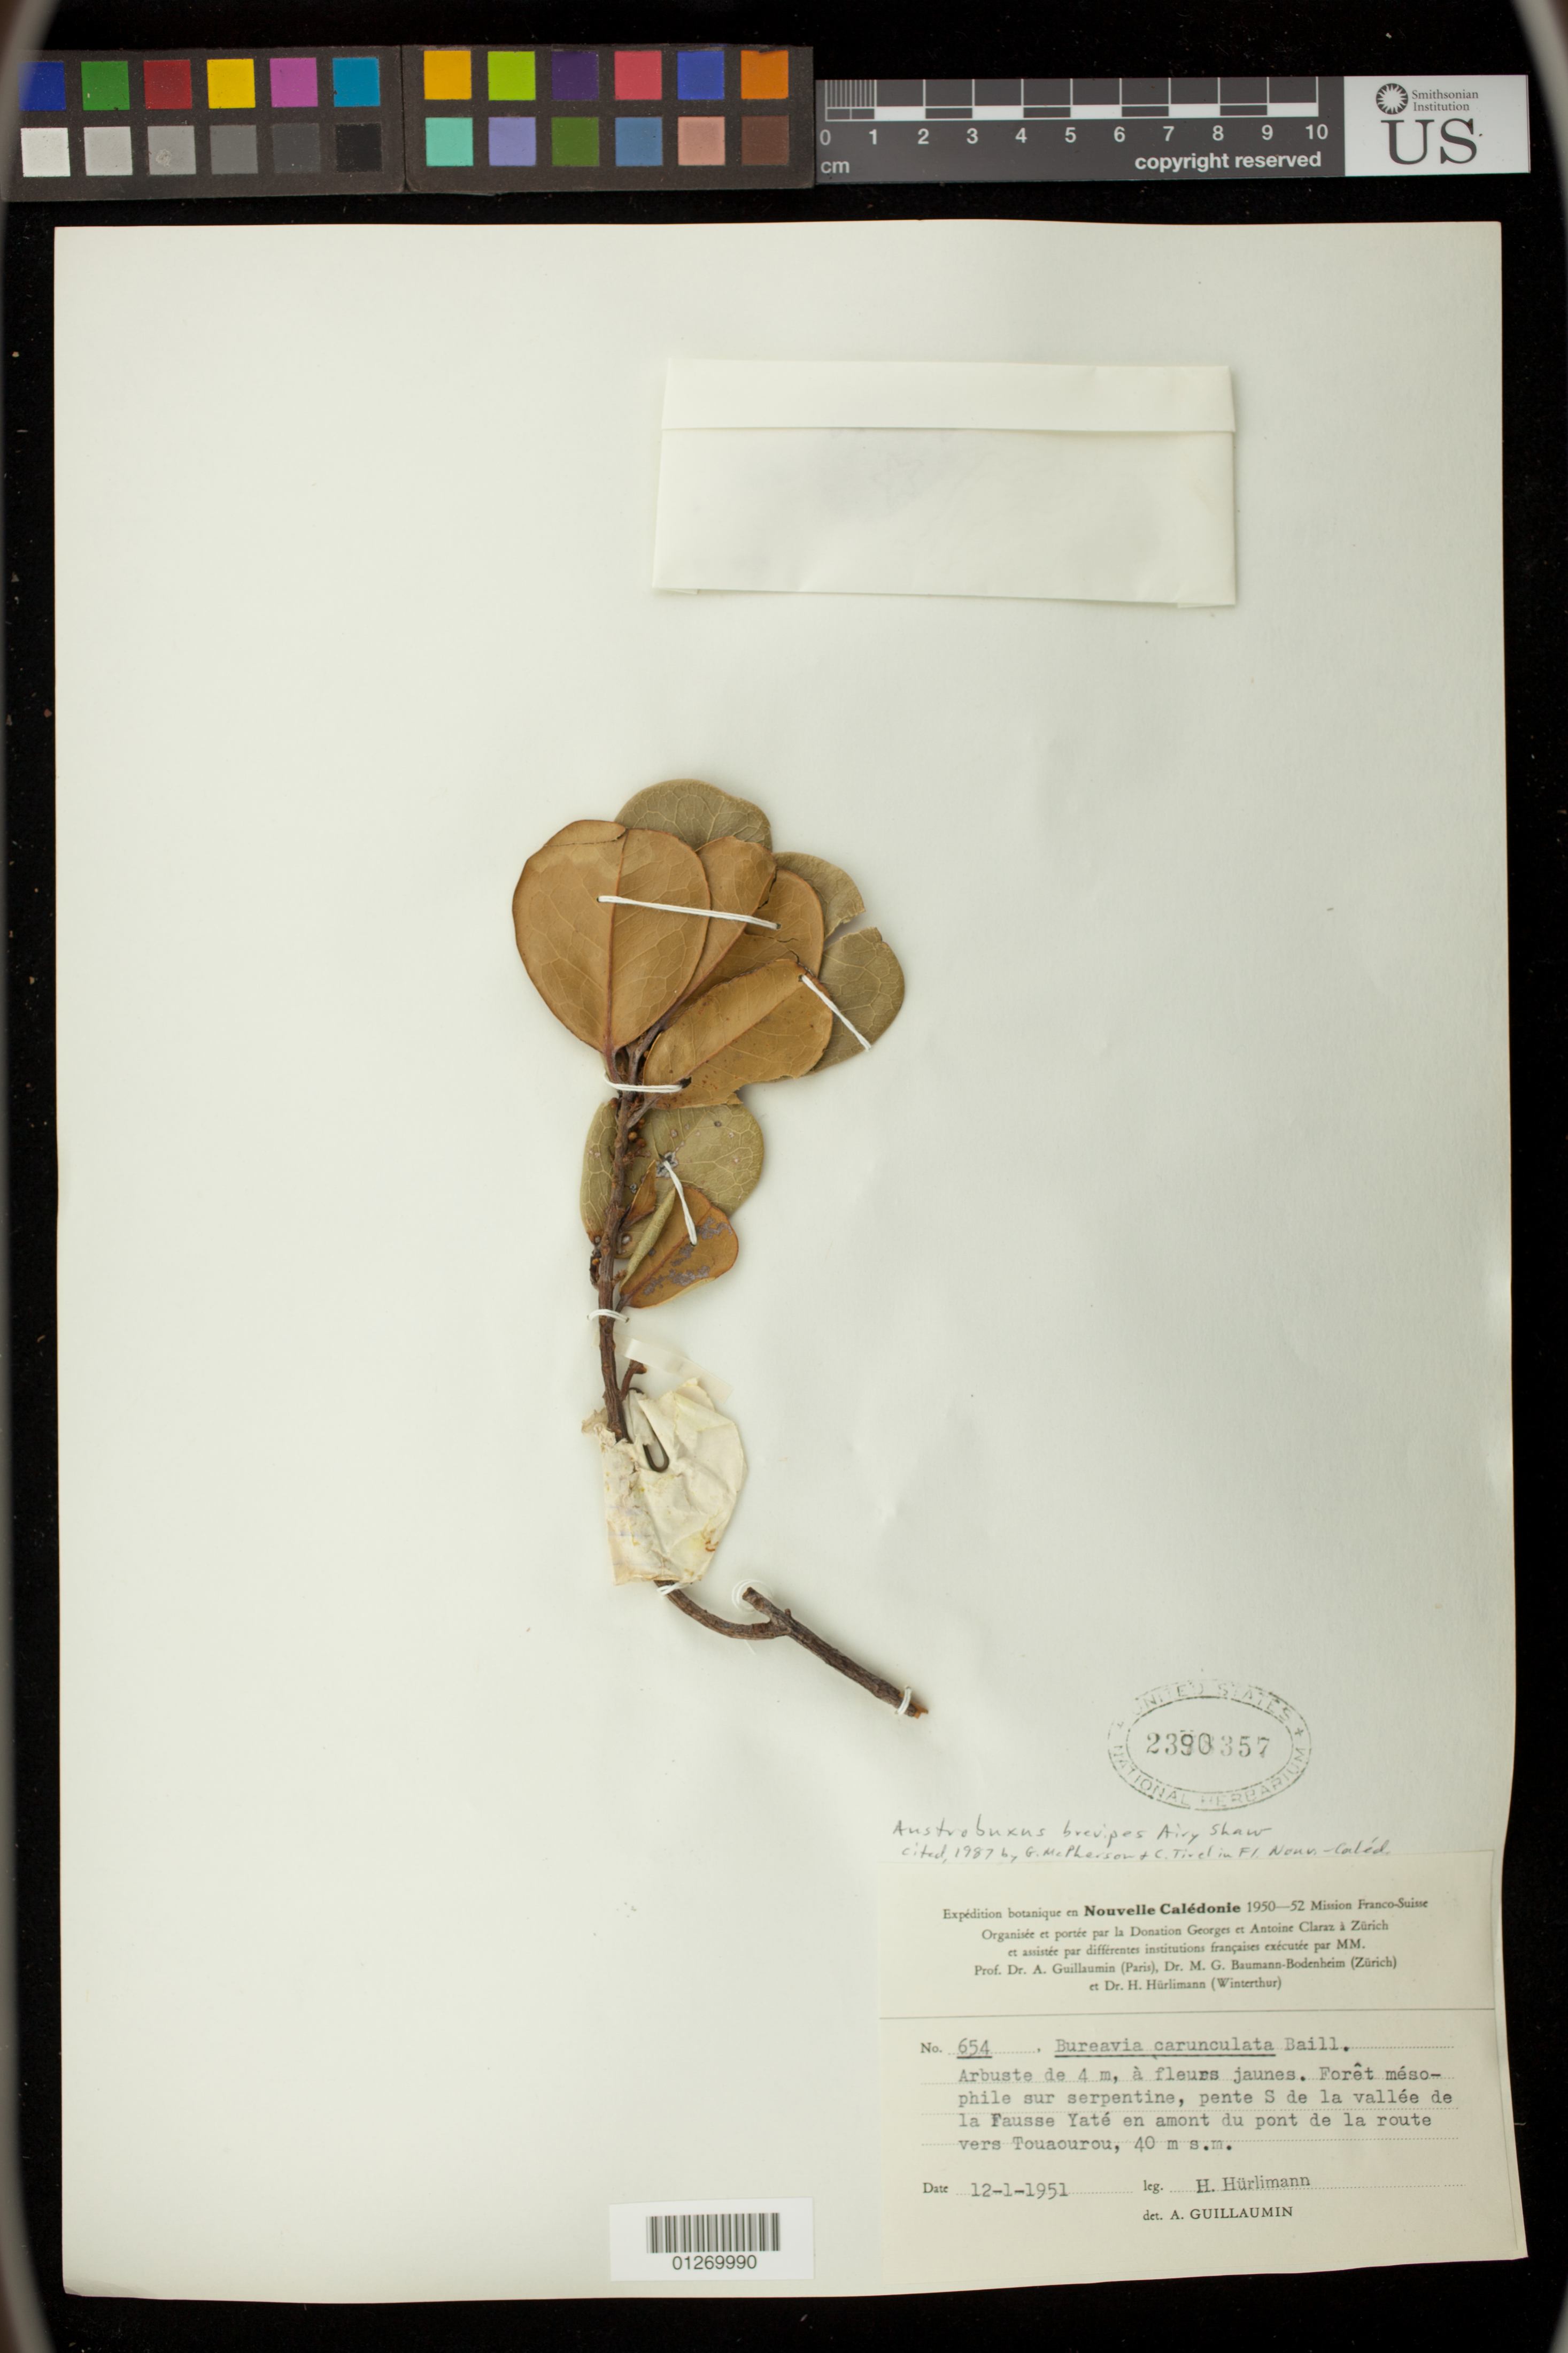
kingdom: Plantae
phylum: Tracheophyta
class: Magnoliopsida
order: Malpighiales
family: Picrodendraceae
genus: Austrobuxus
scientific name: Austrobuxus brevipes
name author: Airy Shaw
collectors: H. Hurlimann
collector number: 654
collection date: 1951-12-01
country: New Caledonia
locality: pente S de la vallee de la Fausee Yate en amont du pont de la route vers Touaourou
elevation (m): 40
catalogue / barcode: US 2390357